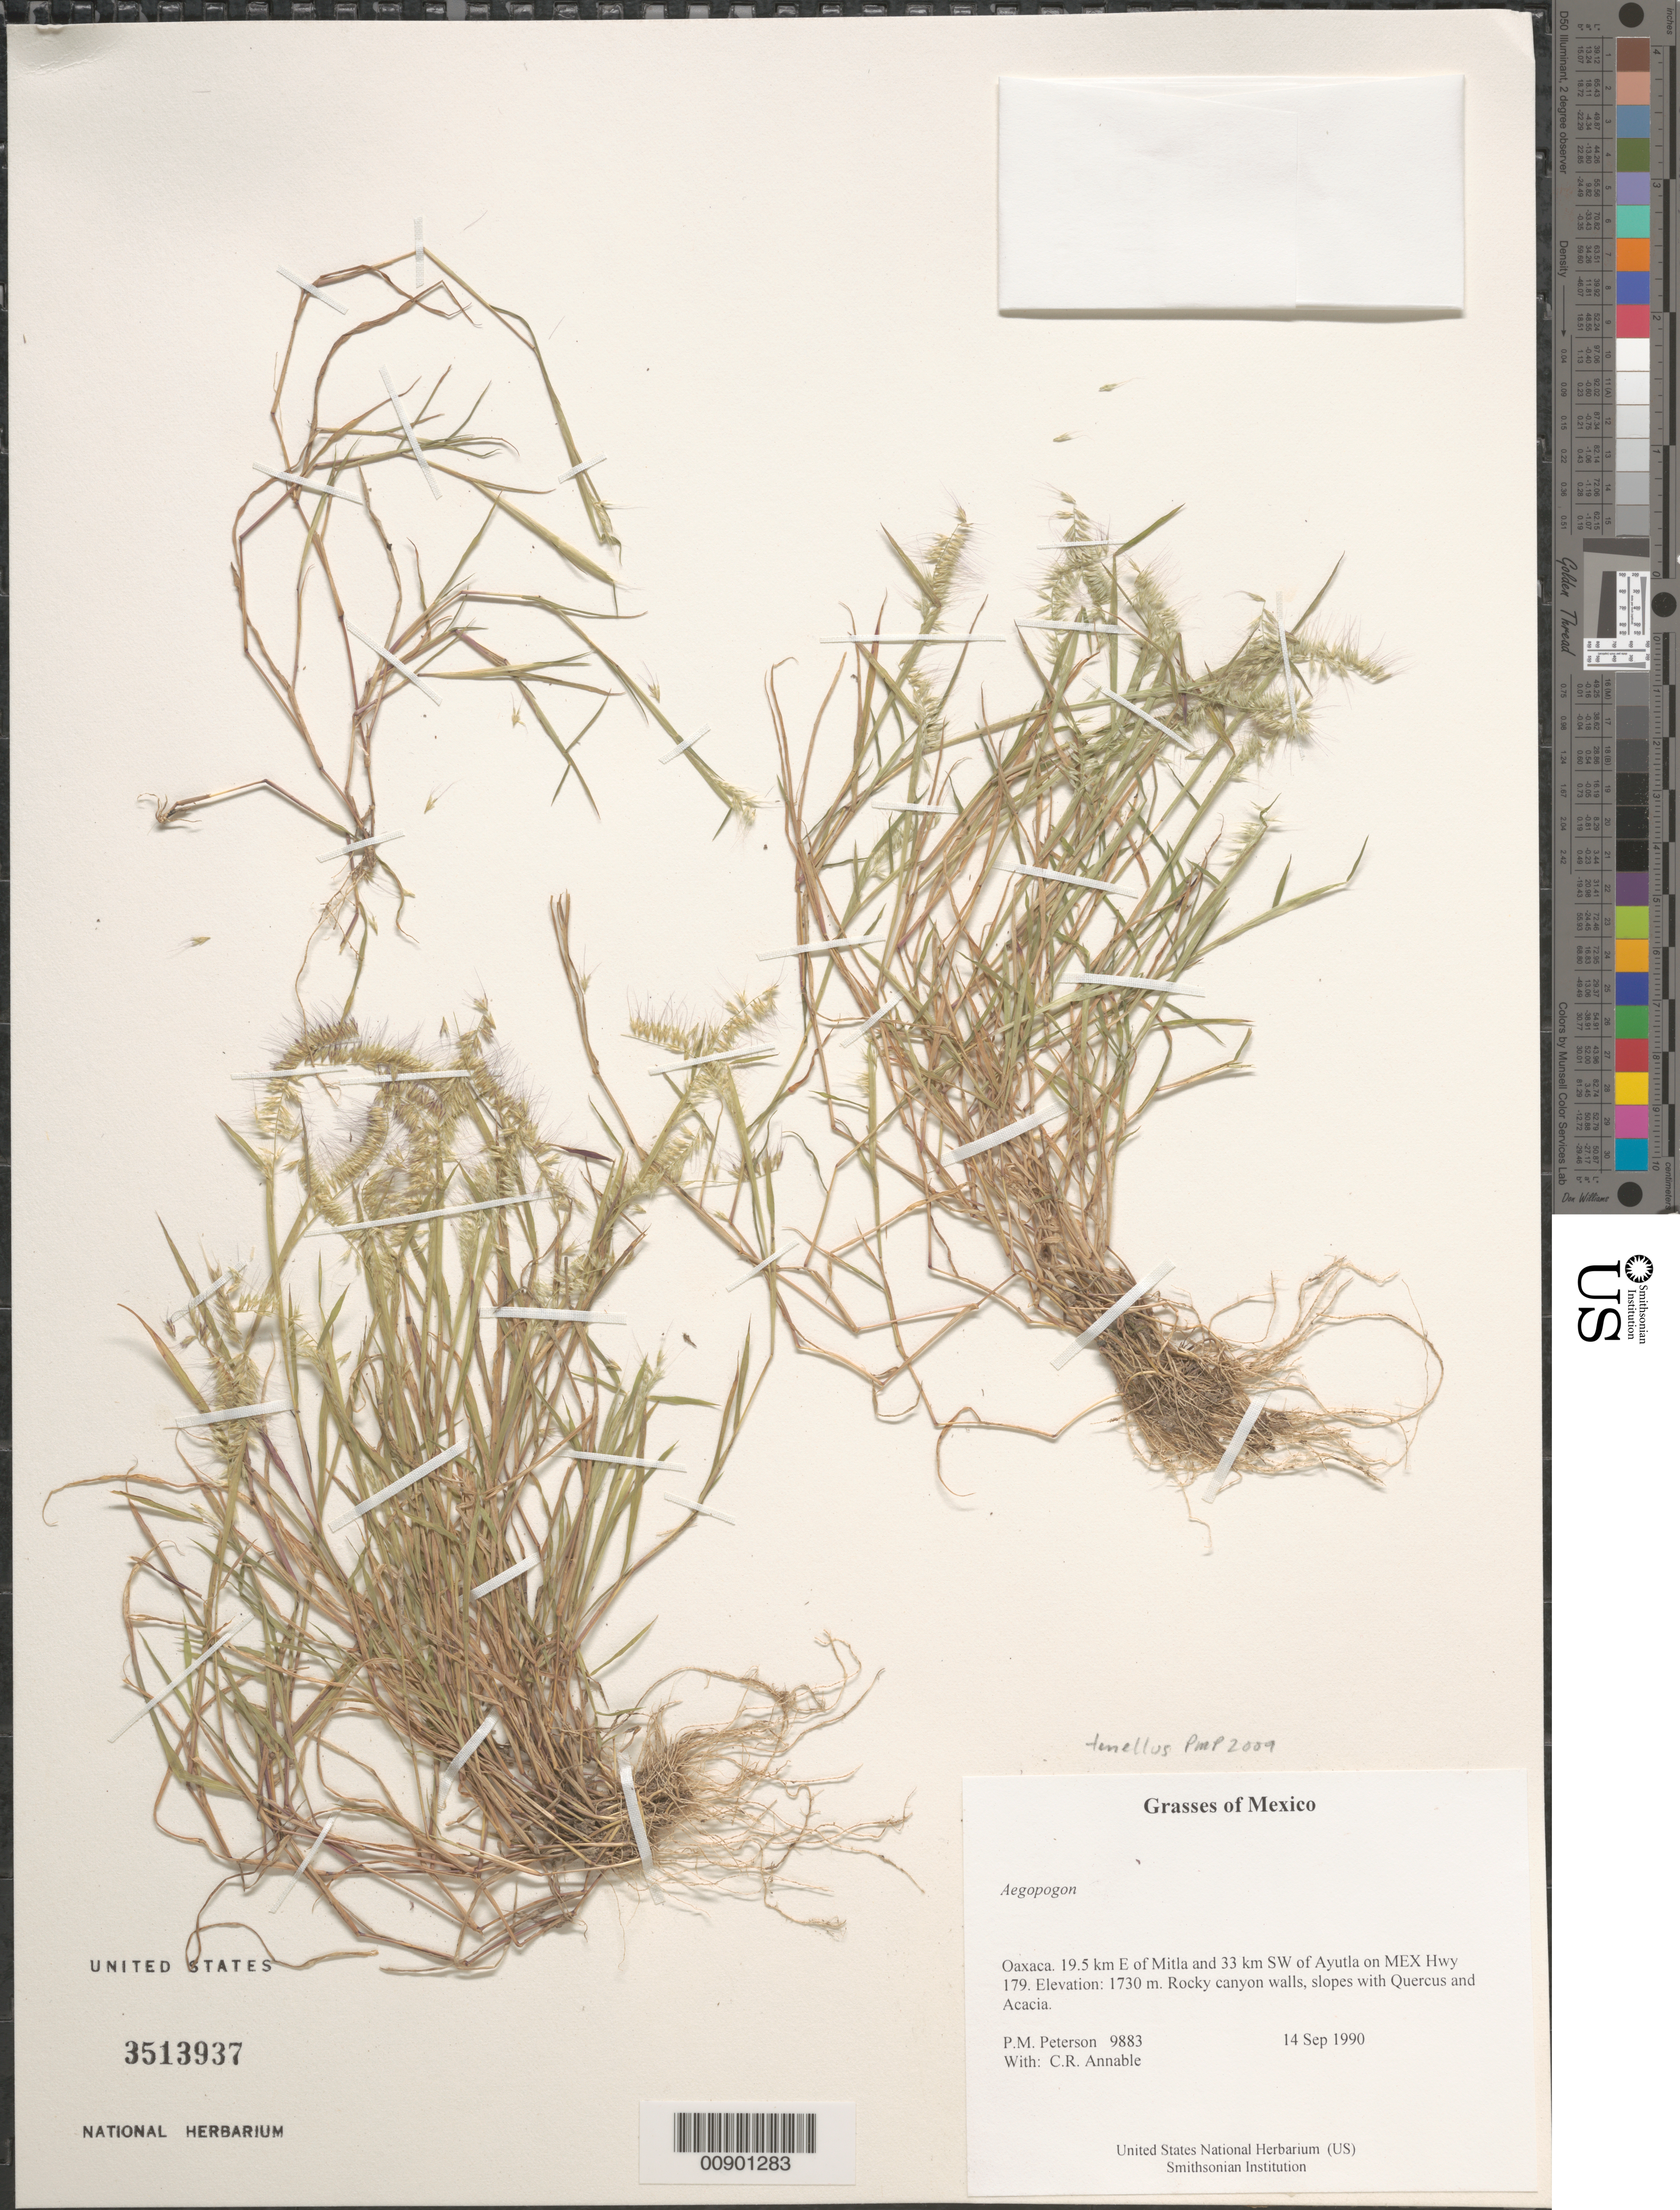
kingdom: Plantae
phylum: Tracheophyta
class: Liliopsida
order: Poales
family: Poaceae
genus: Aegopogon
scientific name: Aegopogon tenellus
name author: (DC.) Trin.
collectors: P. M. Peterson & C. R. Annable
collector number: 09883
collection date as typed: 14 Sep 1990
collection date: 1990-09-14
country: Mexico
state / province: Oaxaca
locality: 19.5 km E of Mitla and 33 km SW of Ayutla on MEX Hwy 179.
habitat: Rocky canyon walls, slopes with Quercus and Acacia.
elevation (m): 1730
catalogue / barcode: US 3513937